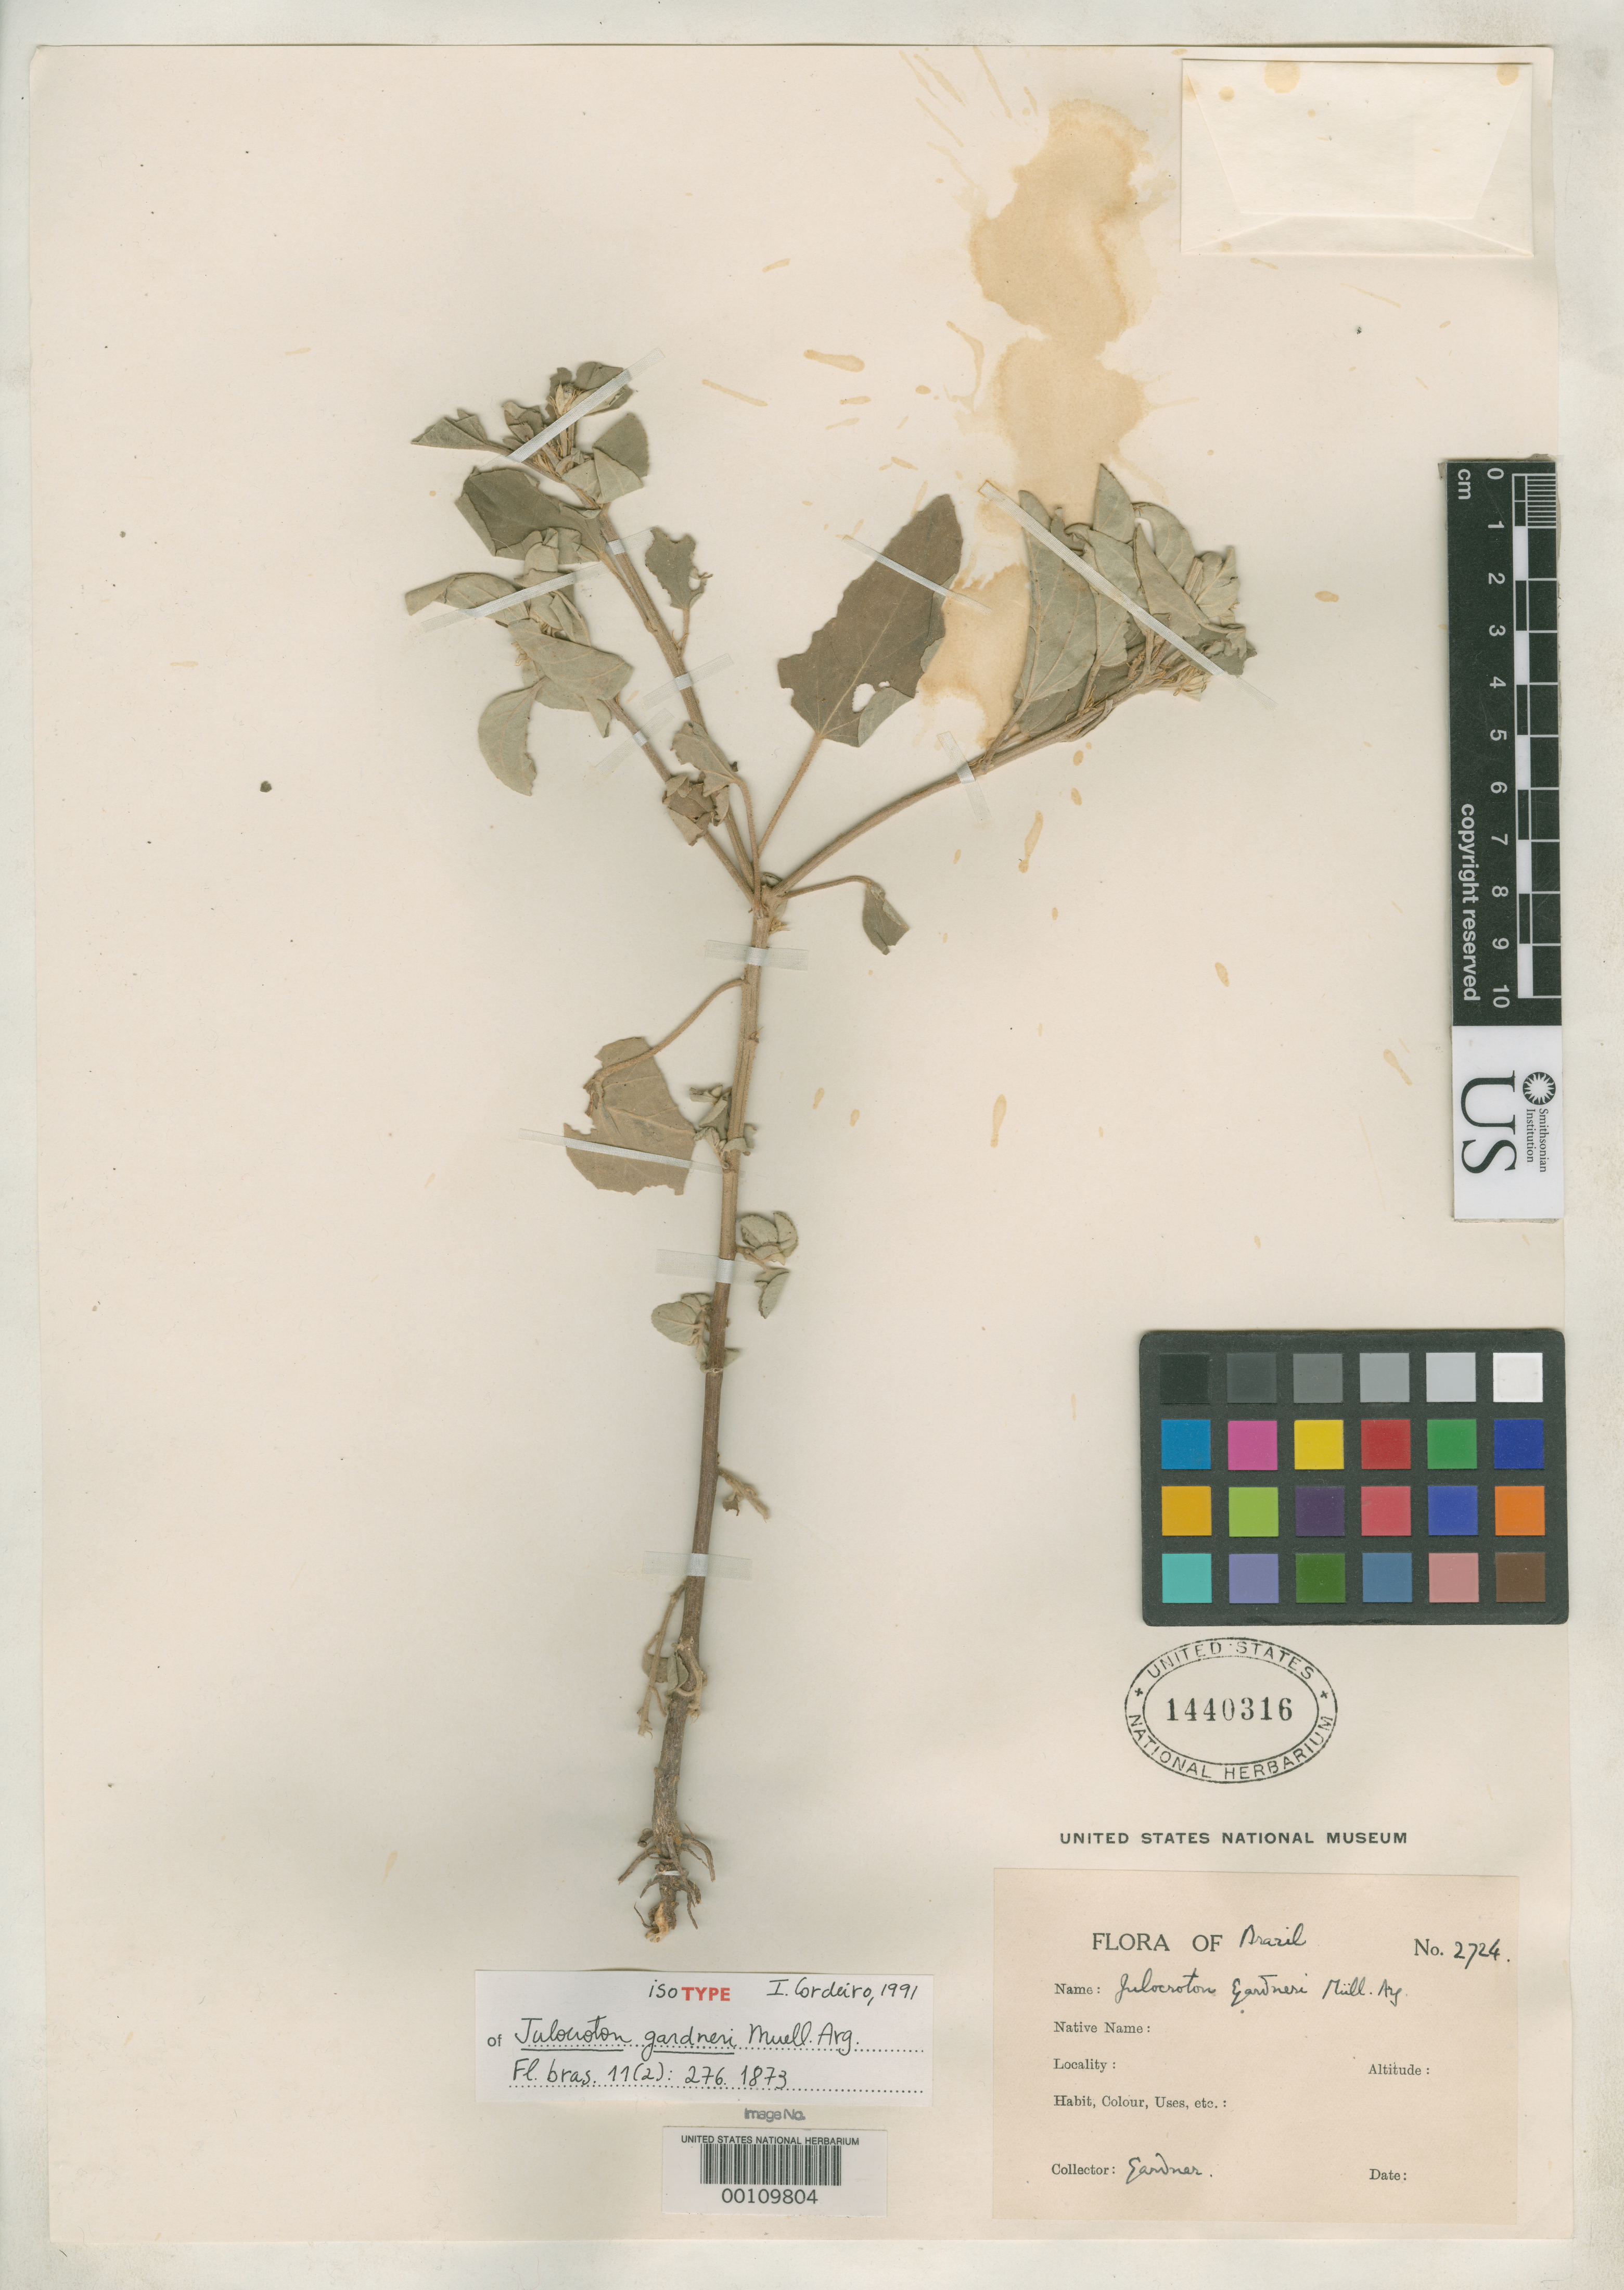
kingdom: Plantae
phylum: Tracheophyta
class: Magnoliopsida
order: Malpighiales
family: Euphorbiaceae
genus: Julocroton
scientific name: Julocroton gardneri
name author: Müll. Arg. in Mart.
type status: Isotype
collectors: G. Gardner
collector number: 2724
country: Brazil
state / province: Minas Gerais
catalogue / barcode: US 1440316